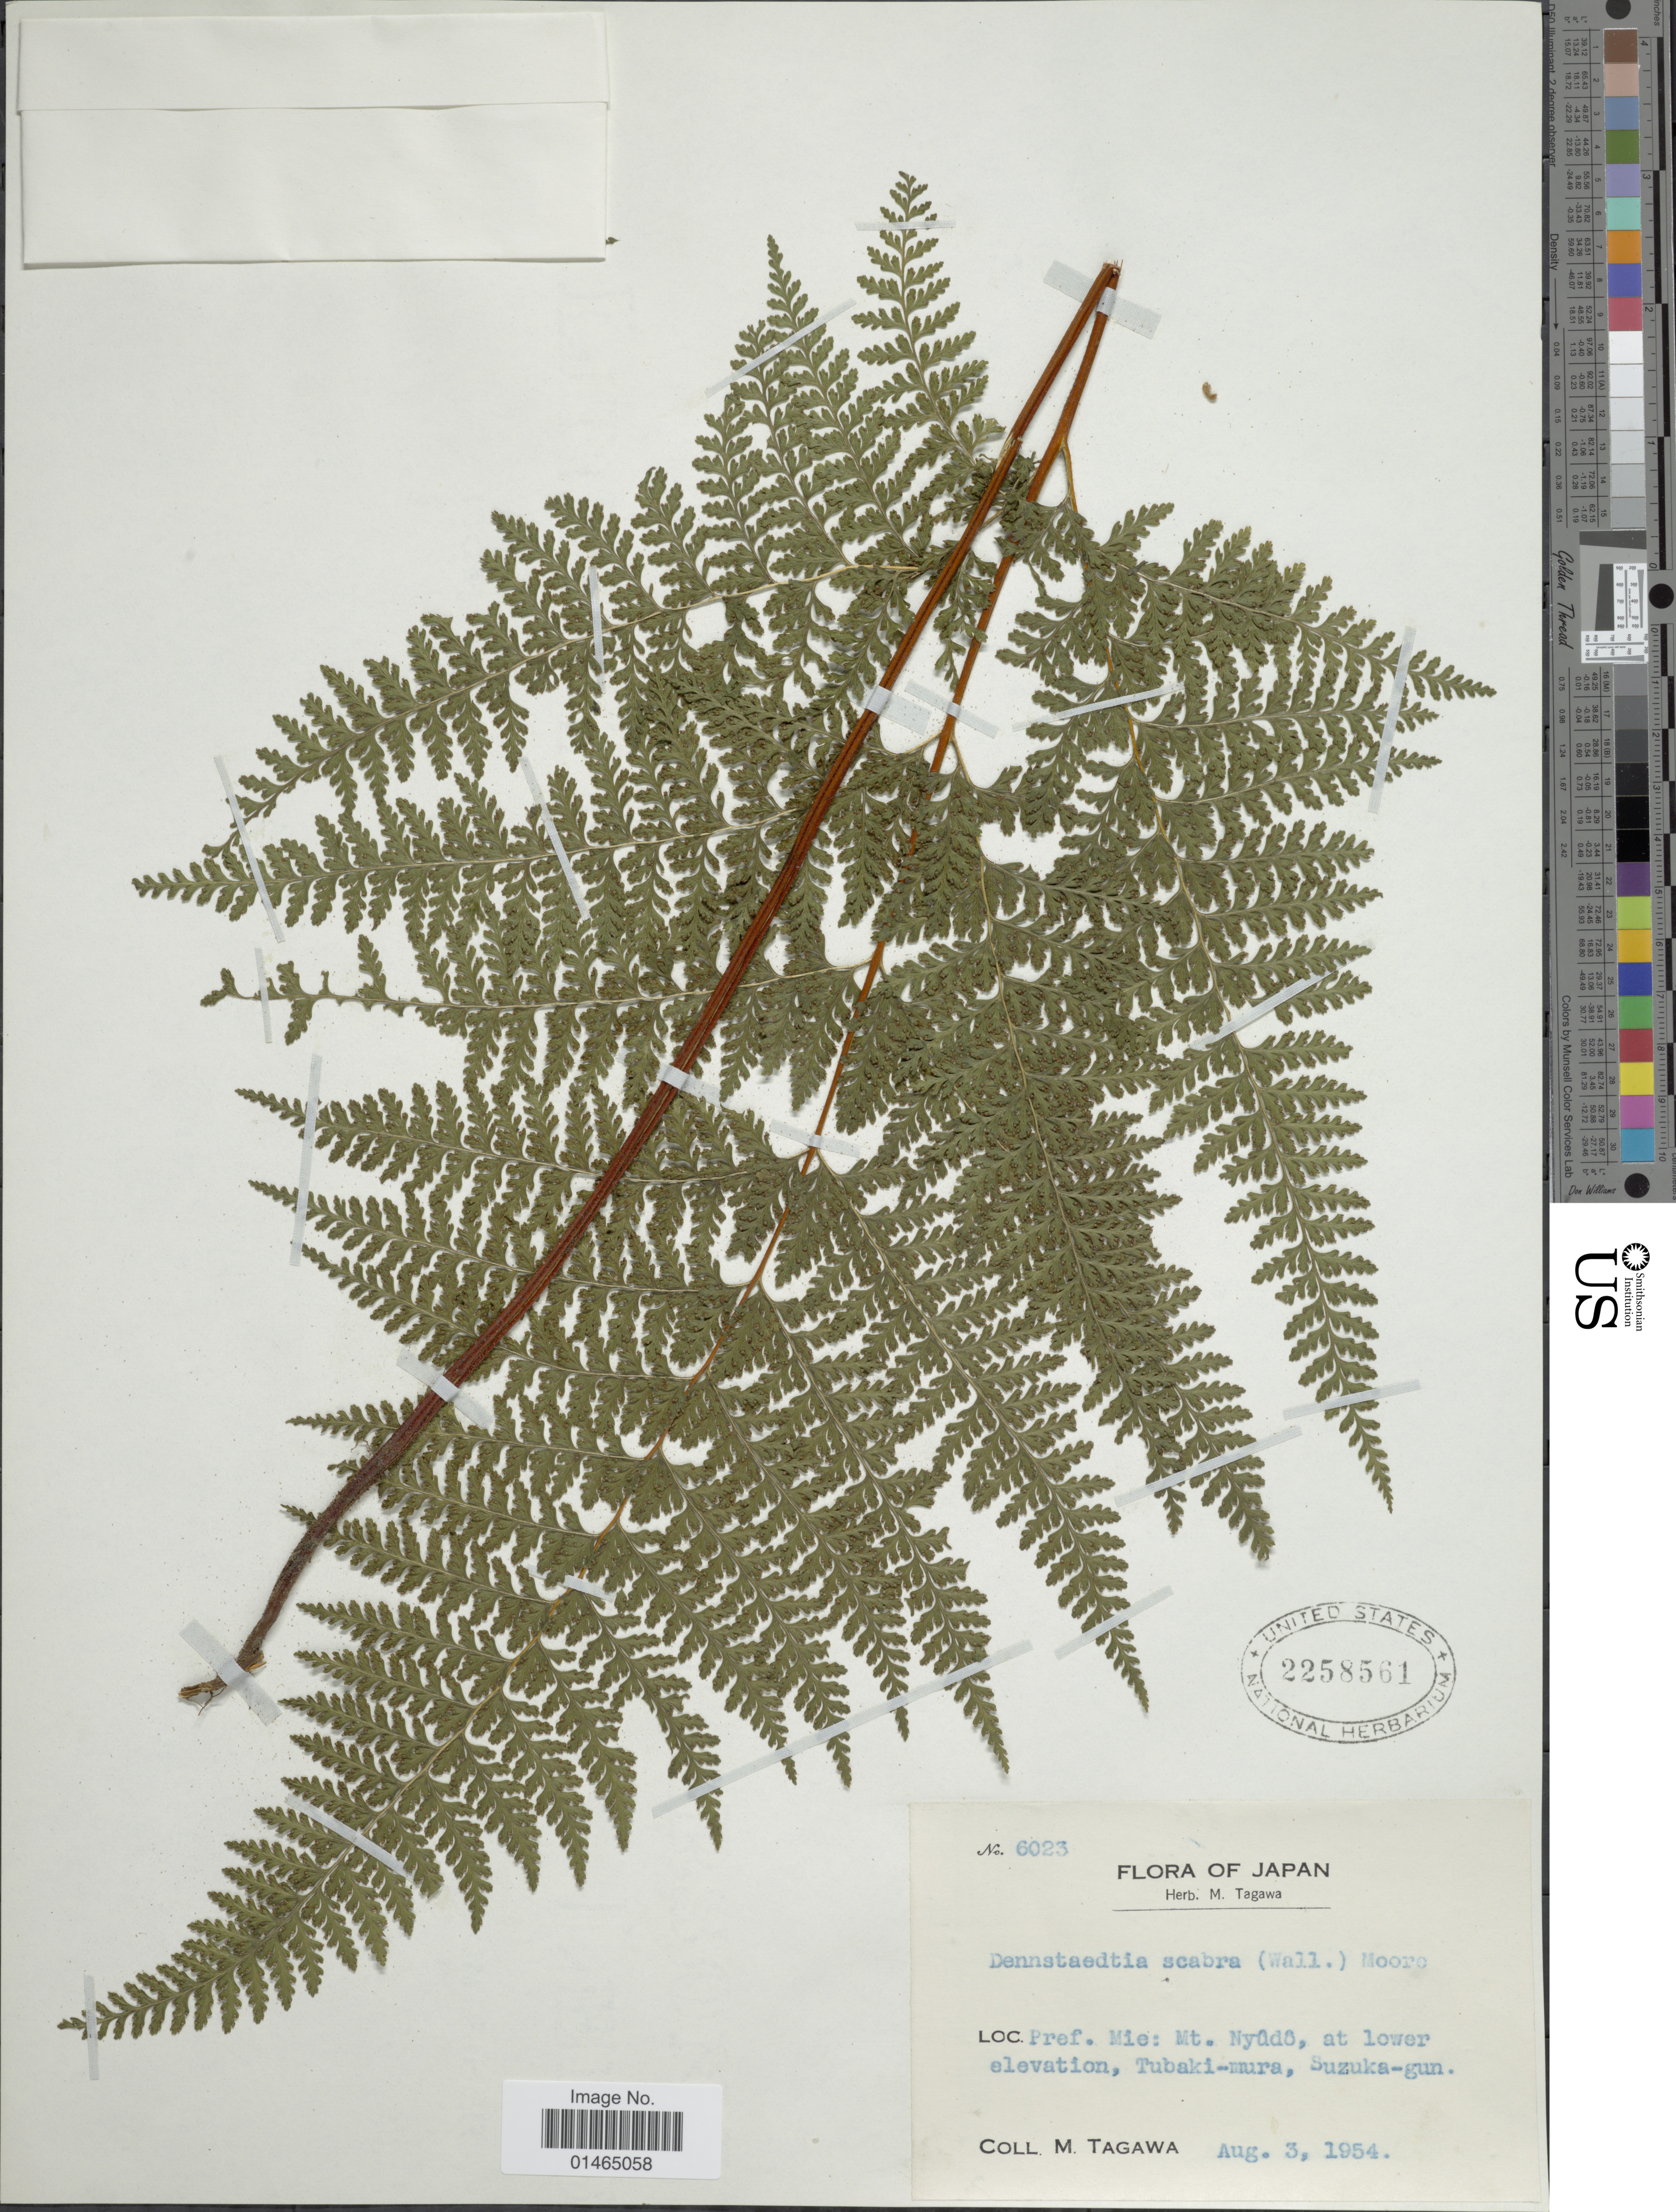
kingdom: Plantae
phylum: Tracheophyta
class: Polypodiopsida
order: Polypodiales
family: Dennstaedtiaceae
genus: Dennstaedtia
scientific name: Dennstaedtia scabra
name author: (Wall. ex Hook.) T. Moore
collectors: M. Tagawa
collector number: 6023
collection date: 1954-08-03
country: Japan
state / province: Mie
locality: Mt. Nyûdô, at lower elevation, Tubaki-mura, Suzuka-gun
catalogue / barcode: US 2258561